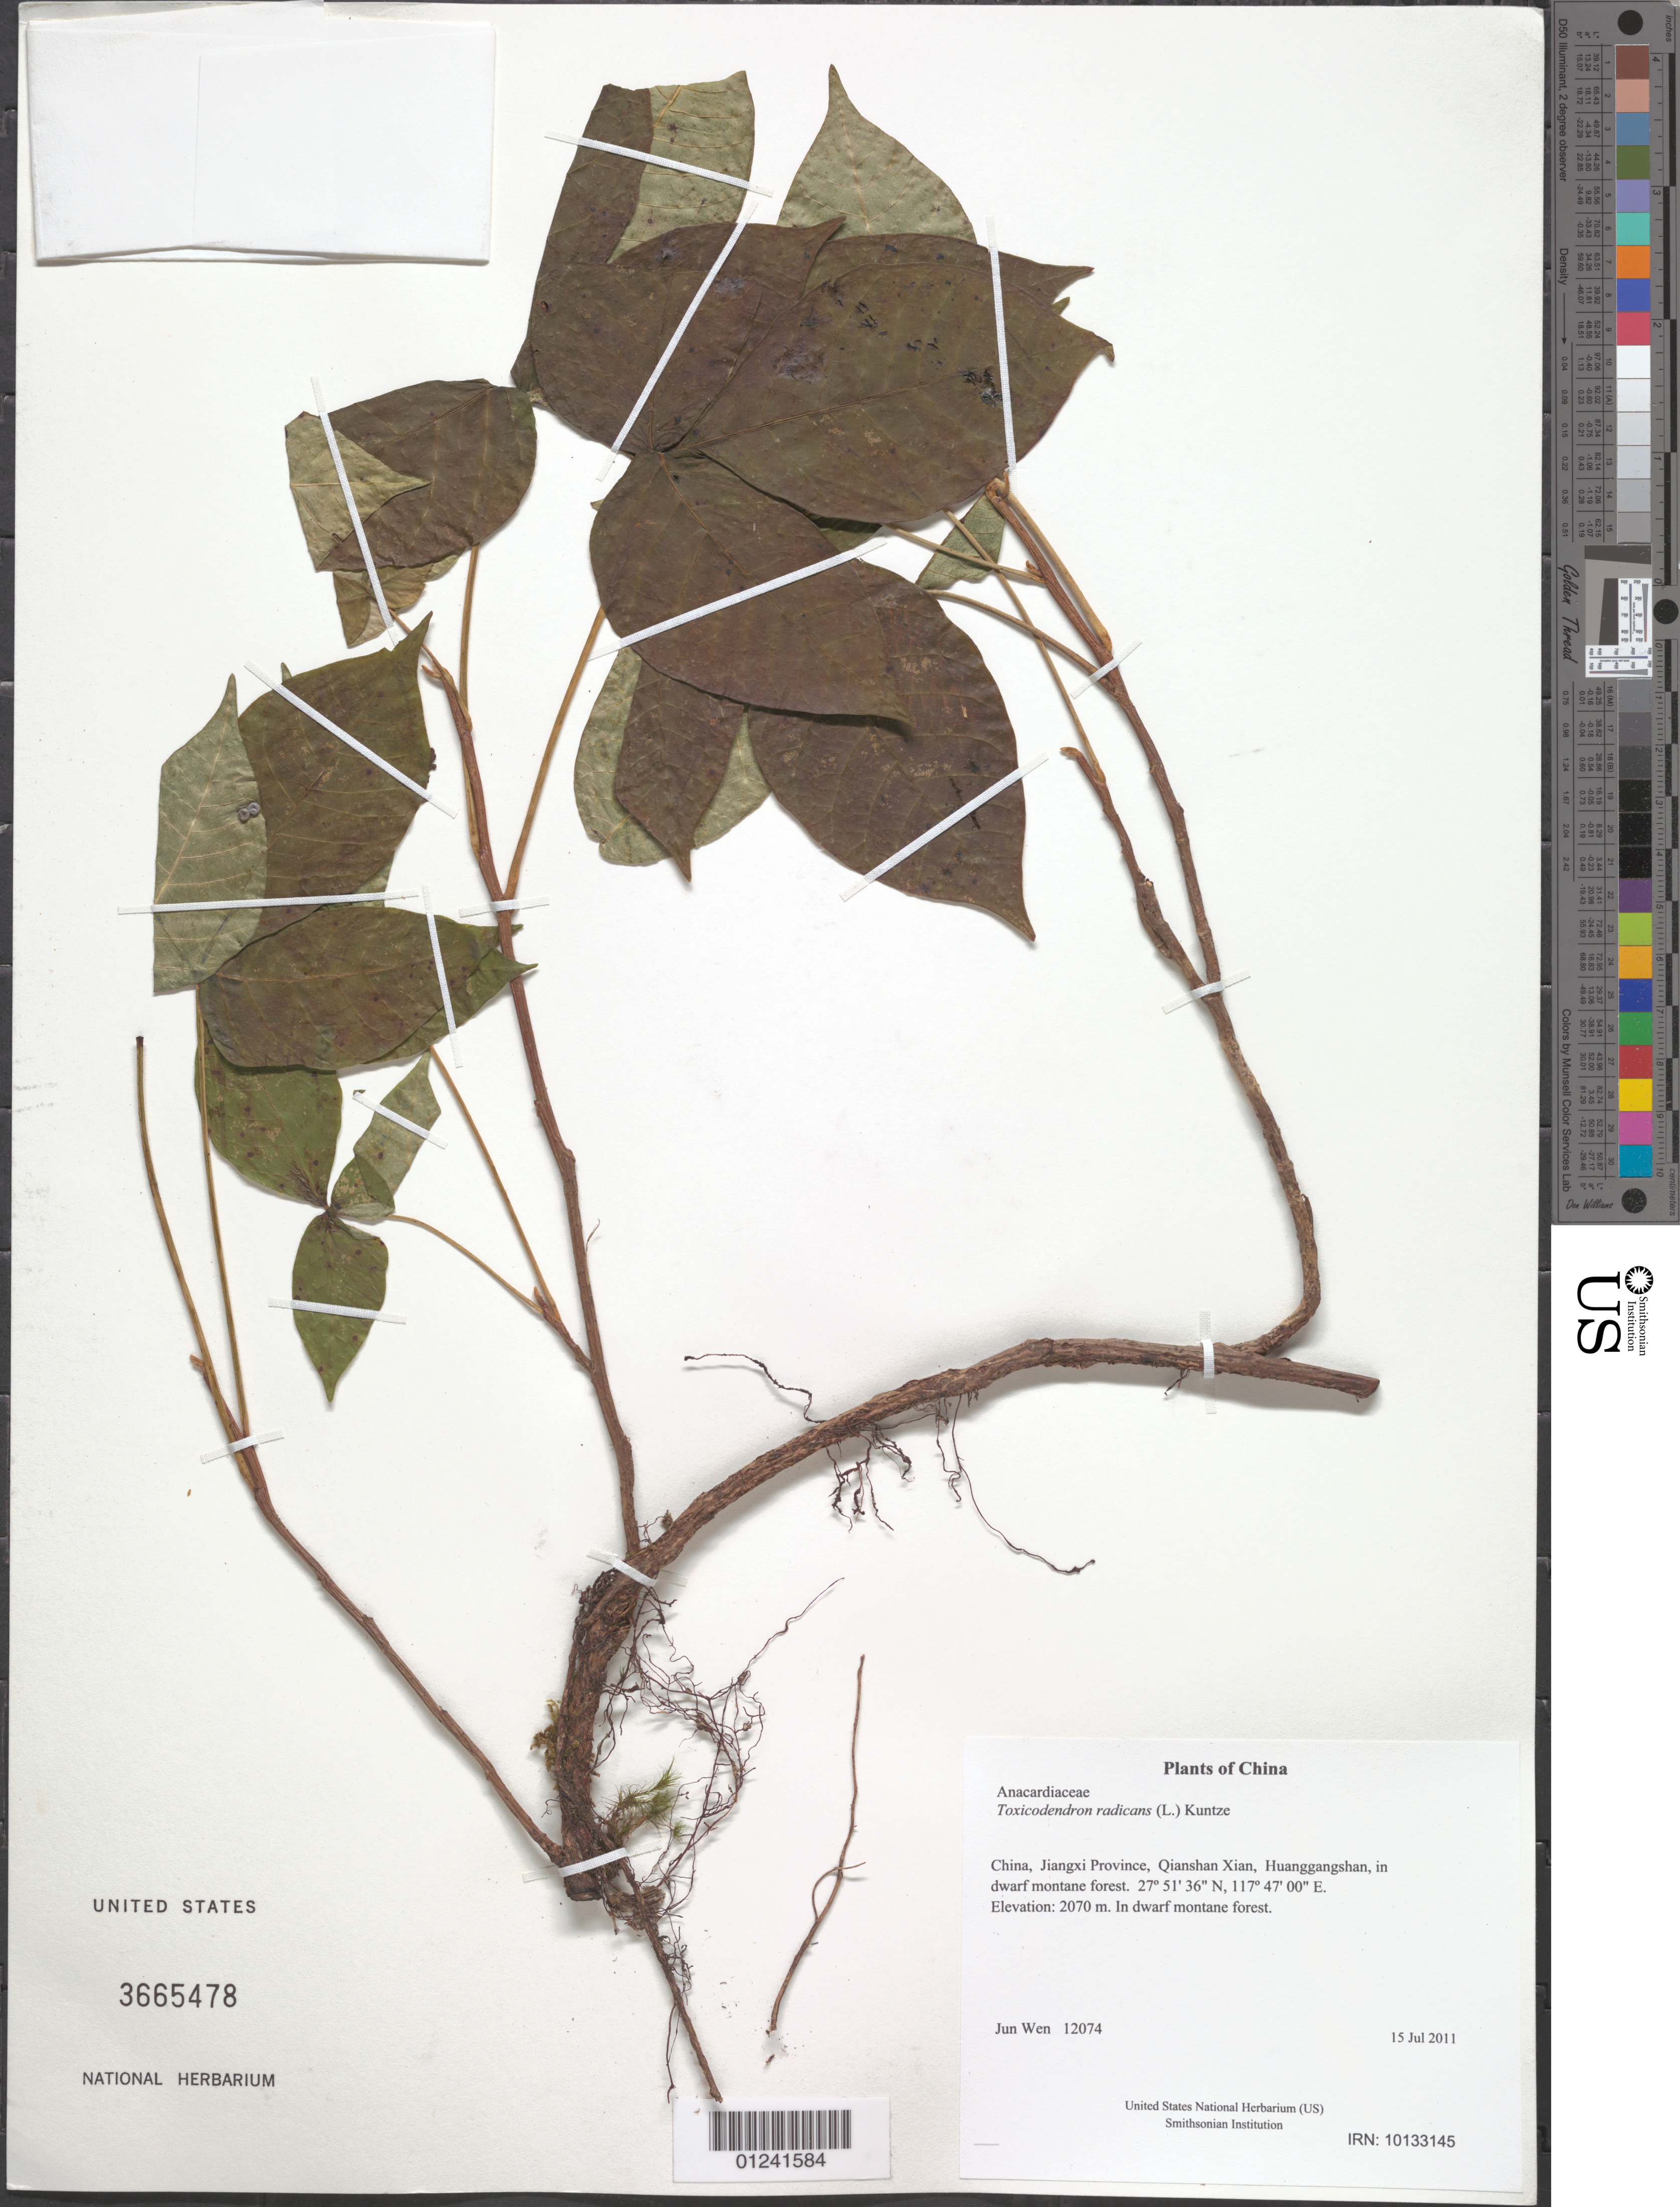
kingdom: Plantae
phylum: Tracheophyta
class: Magnoliopsida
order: Sapindales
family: Anacardiaceae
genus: Toxicodendron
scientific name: Toxicodendron orientale subsp. hispidum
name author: (Engl.) Yonek.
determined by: Mitchell, John D.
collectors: J. Wen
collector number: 12074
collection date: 2011-07-15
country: China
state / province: Jiangxi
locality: Qianshan Xian, Huanggangshan, in dwarf montane forest.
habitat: In dwarf montane forest.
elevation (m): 2070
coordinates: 27 51.605 N, 117 47.003 E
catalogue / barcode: US 3665478